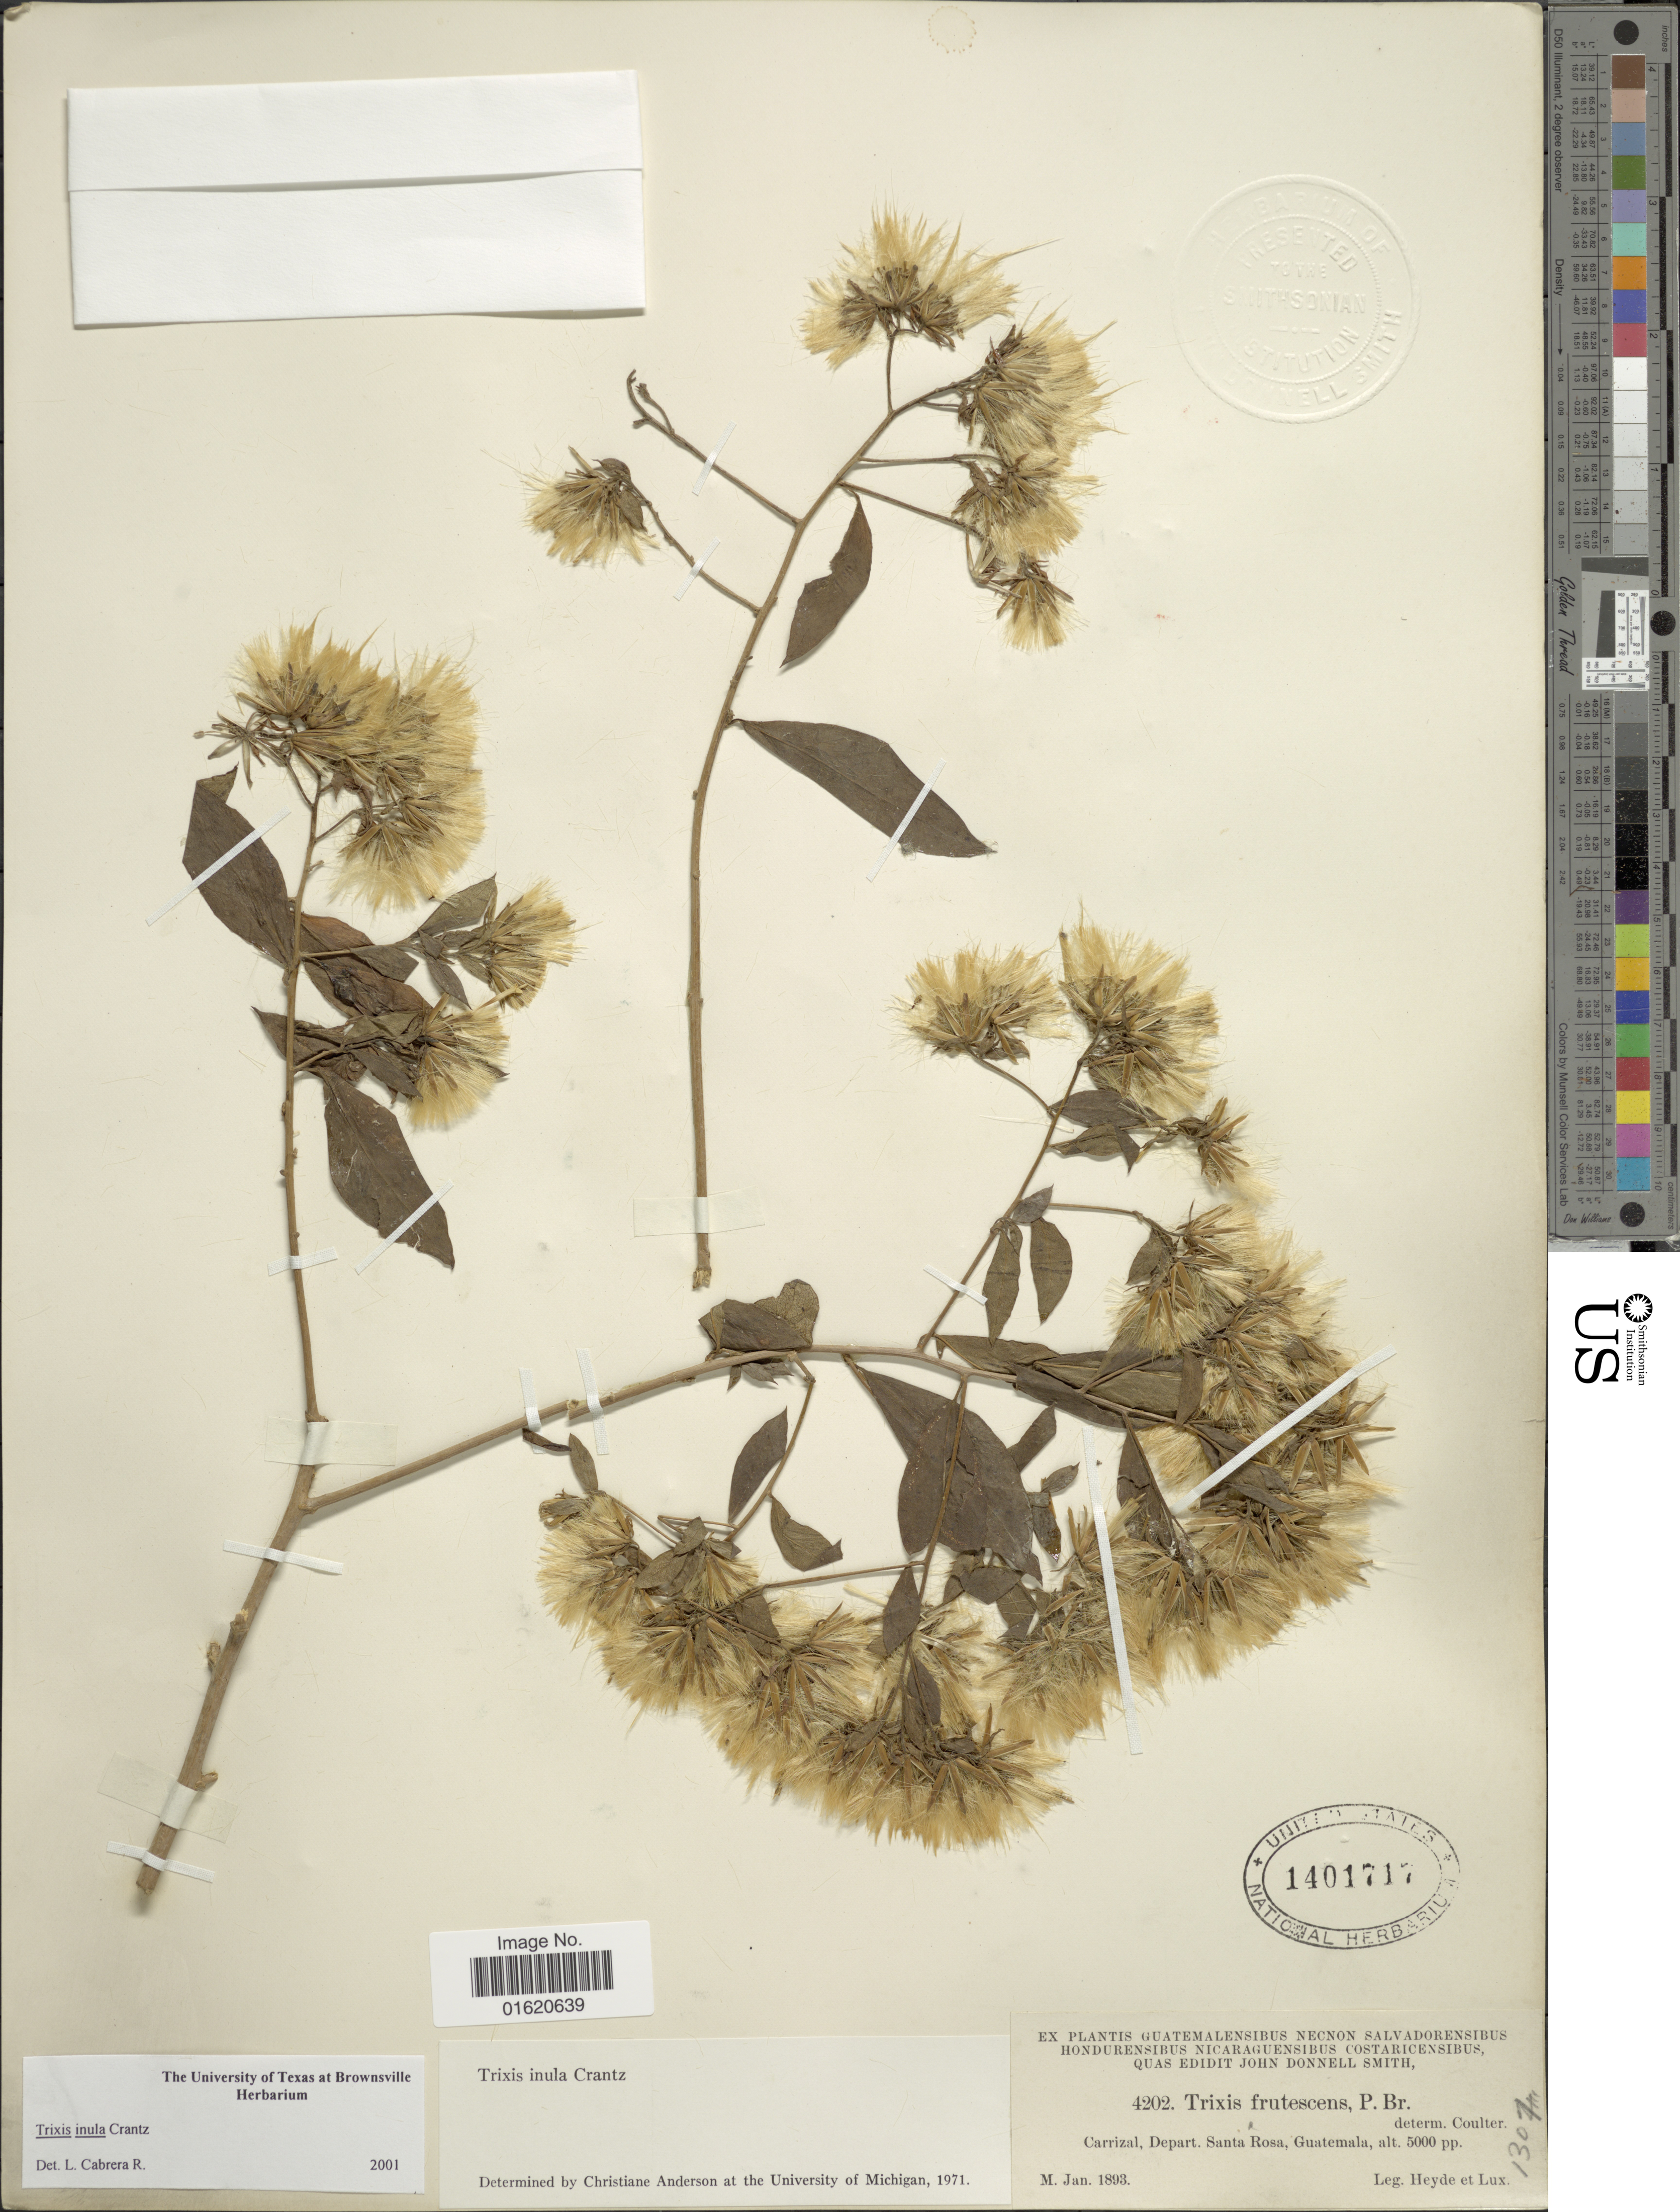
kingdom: Plantae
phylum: Tracheophyta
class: Magnoliopsida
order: Asterales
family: Asteraceae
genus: Trixis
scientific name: Trixis inula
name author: Crantz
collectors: Heyde & Lux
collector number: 4202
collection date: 1893-01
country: Guatemala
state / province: Santa Rosa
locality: Carrizal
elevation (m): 1524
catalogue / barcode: US 1401717